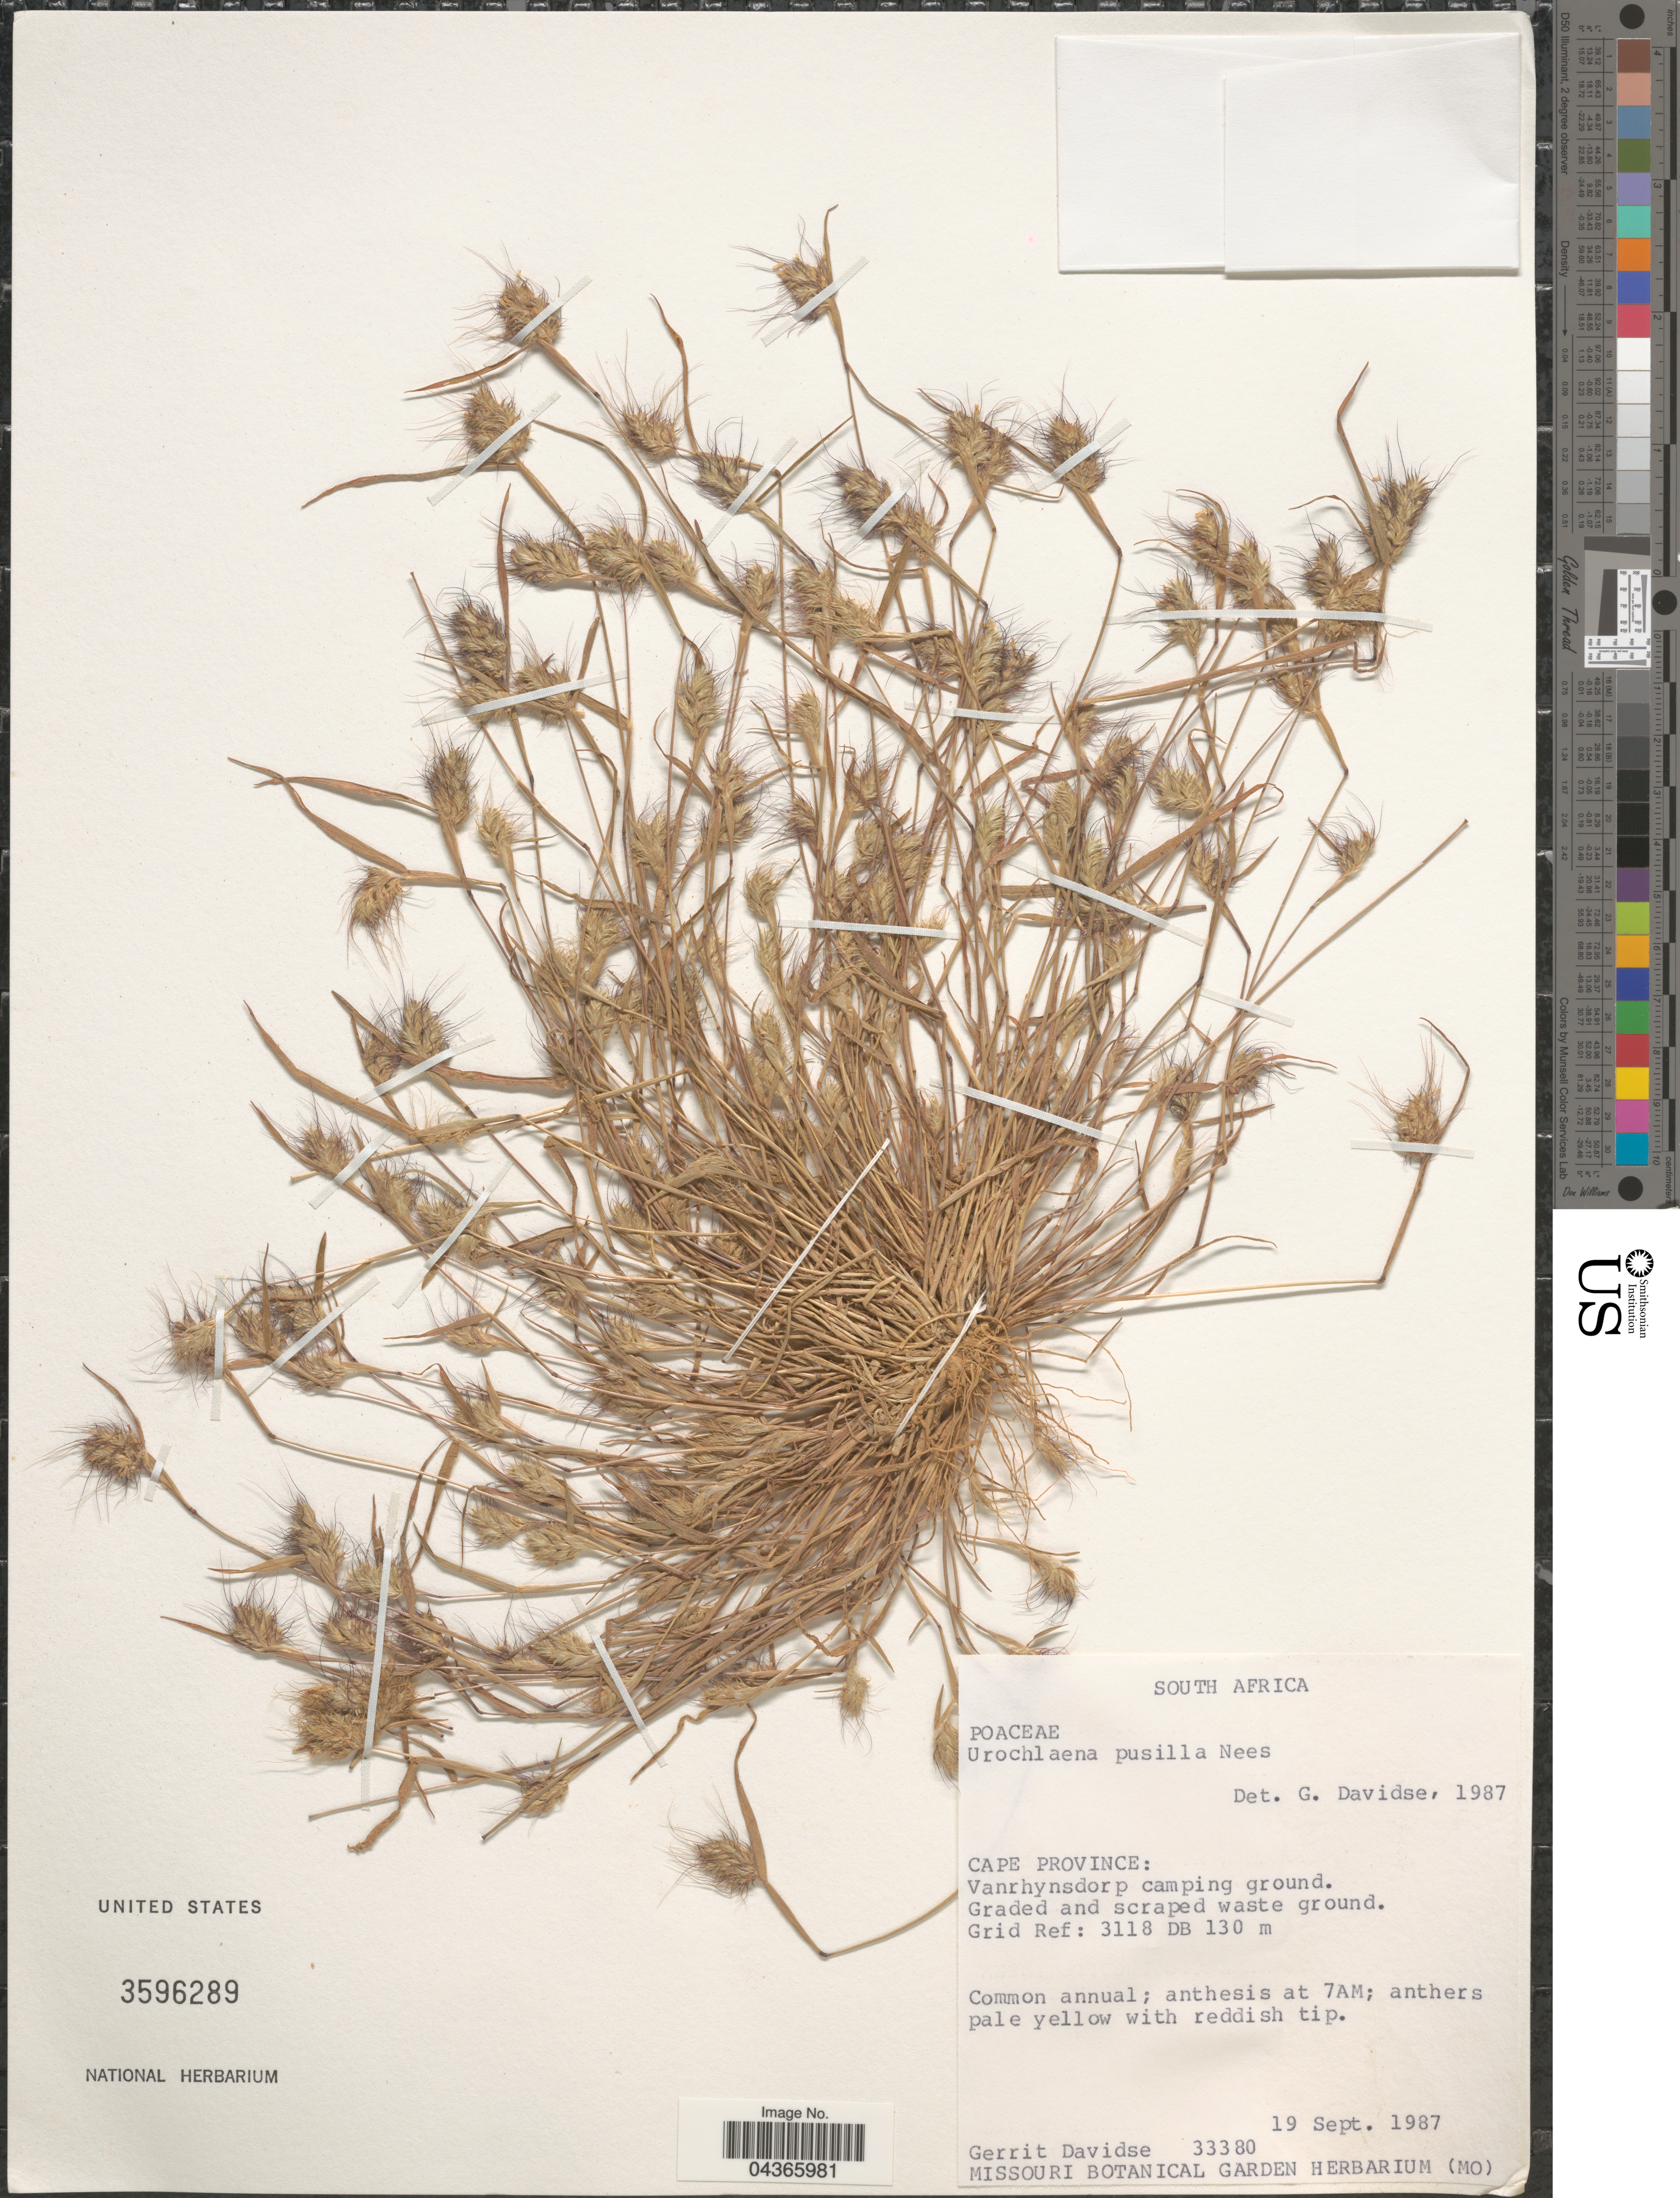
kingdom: Plantae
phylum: Tracheophyta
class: Liliopsida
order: Poales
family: Poaceae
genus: Tribolium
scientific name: Tribolium pusillum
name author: (Nees) H.P. Linder & Davidse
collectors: G. Davidse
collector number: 33380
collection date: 1987-09-19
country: South Africa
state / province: Western Cape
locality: Vanrhynsdorp camping ground. Grid Ref: 3118 DB.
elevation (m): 130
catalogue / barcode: US 3596289